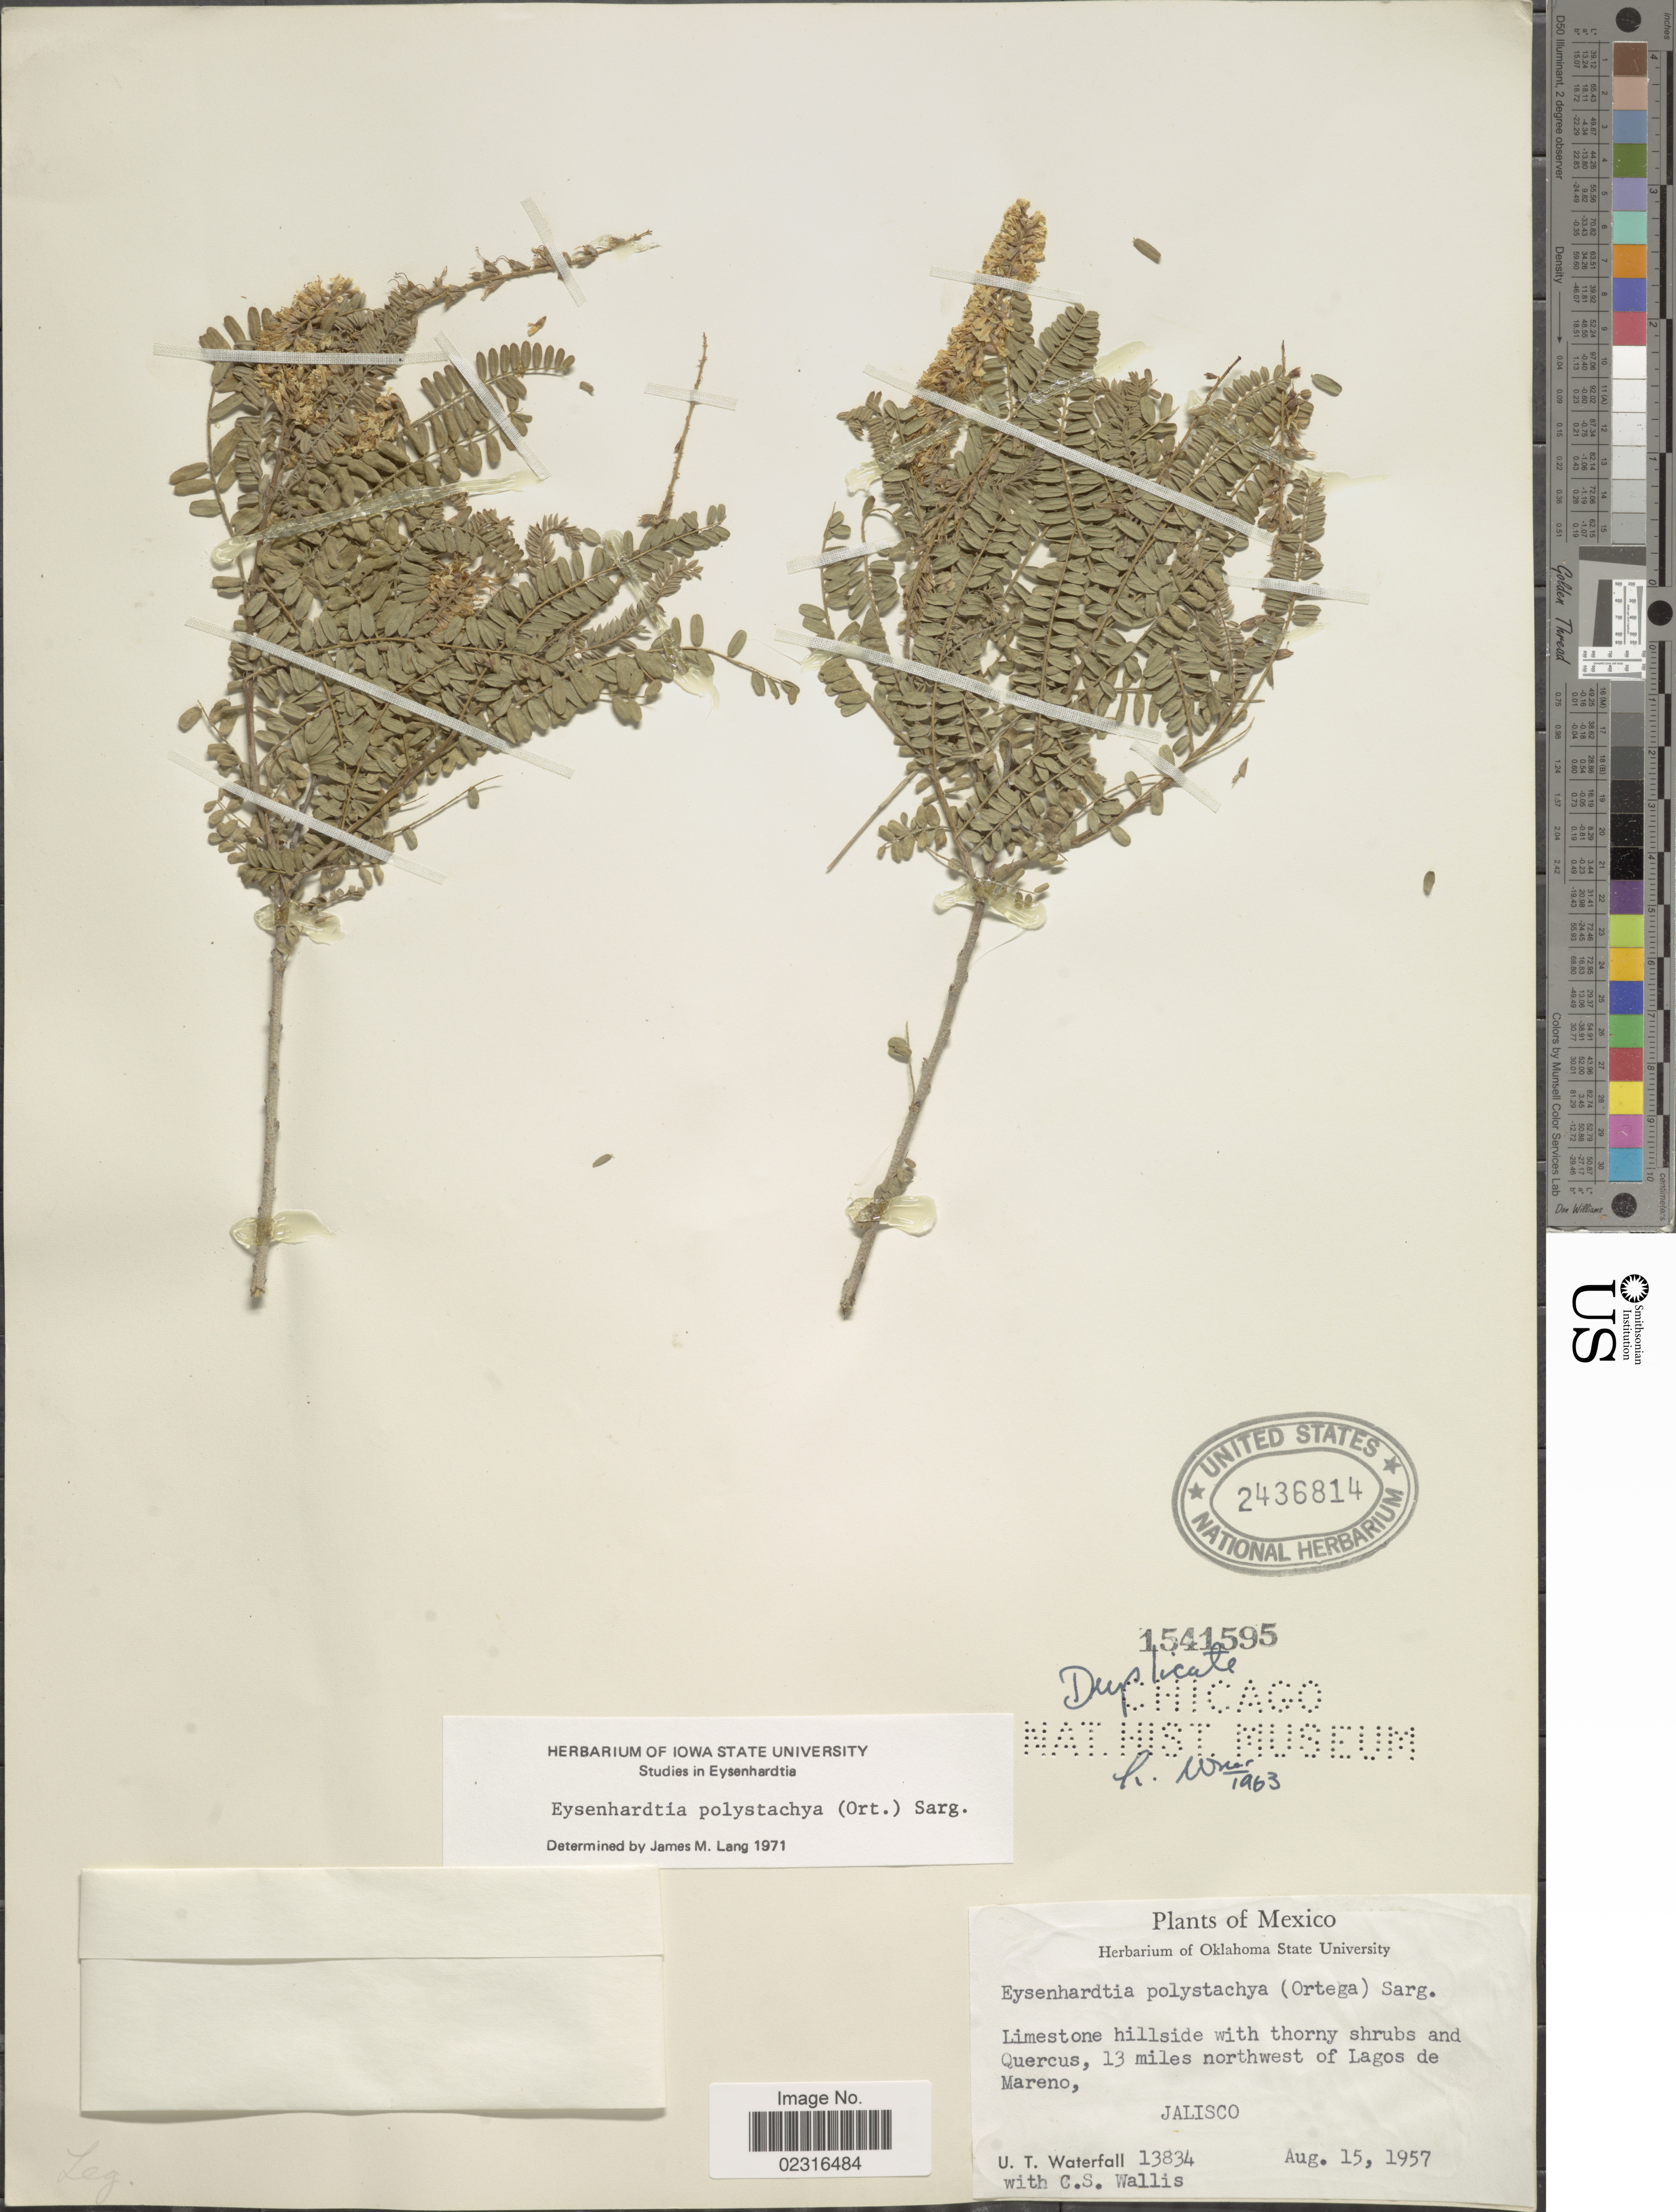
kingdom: Plantae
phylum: Tracheophyta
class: Magnoliopsida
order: Fabales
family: Fabaceae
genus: Eysenhardtia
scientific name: Eysenhardtia polystachya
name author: (Ortega) Sarg.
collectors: U. T. Waterfall & C. S. Wallis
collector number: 13834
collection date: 1957-08-15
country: Mexico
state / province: Jalisco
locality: Limestone hillside, 13 miles northwest of Lagos de Mareno.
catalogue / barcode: US 2436814